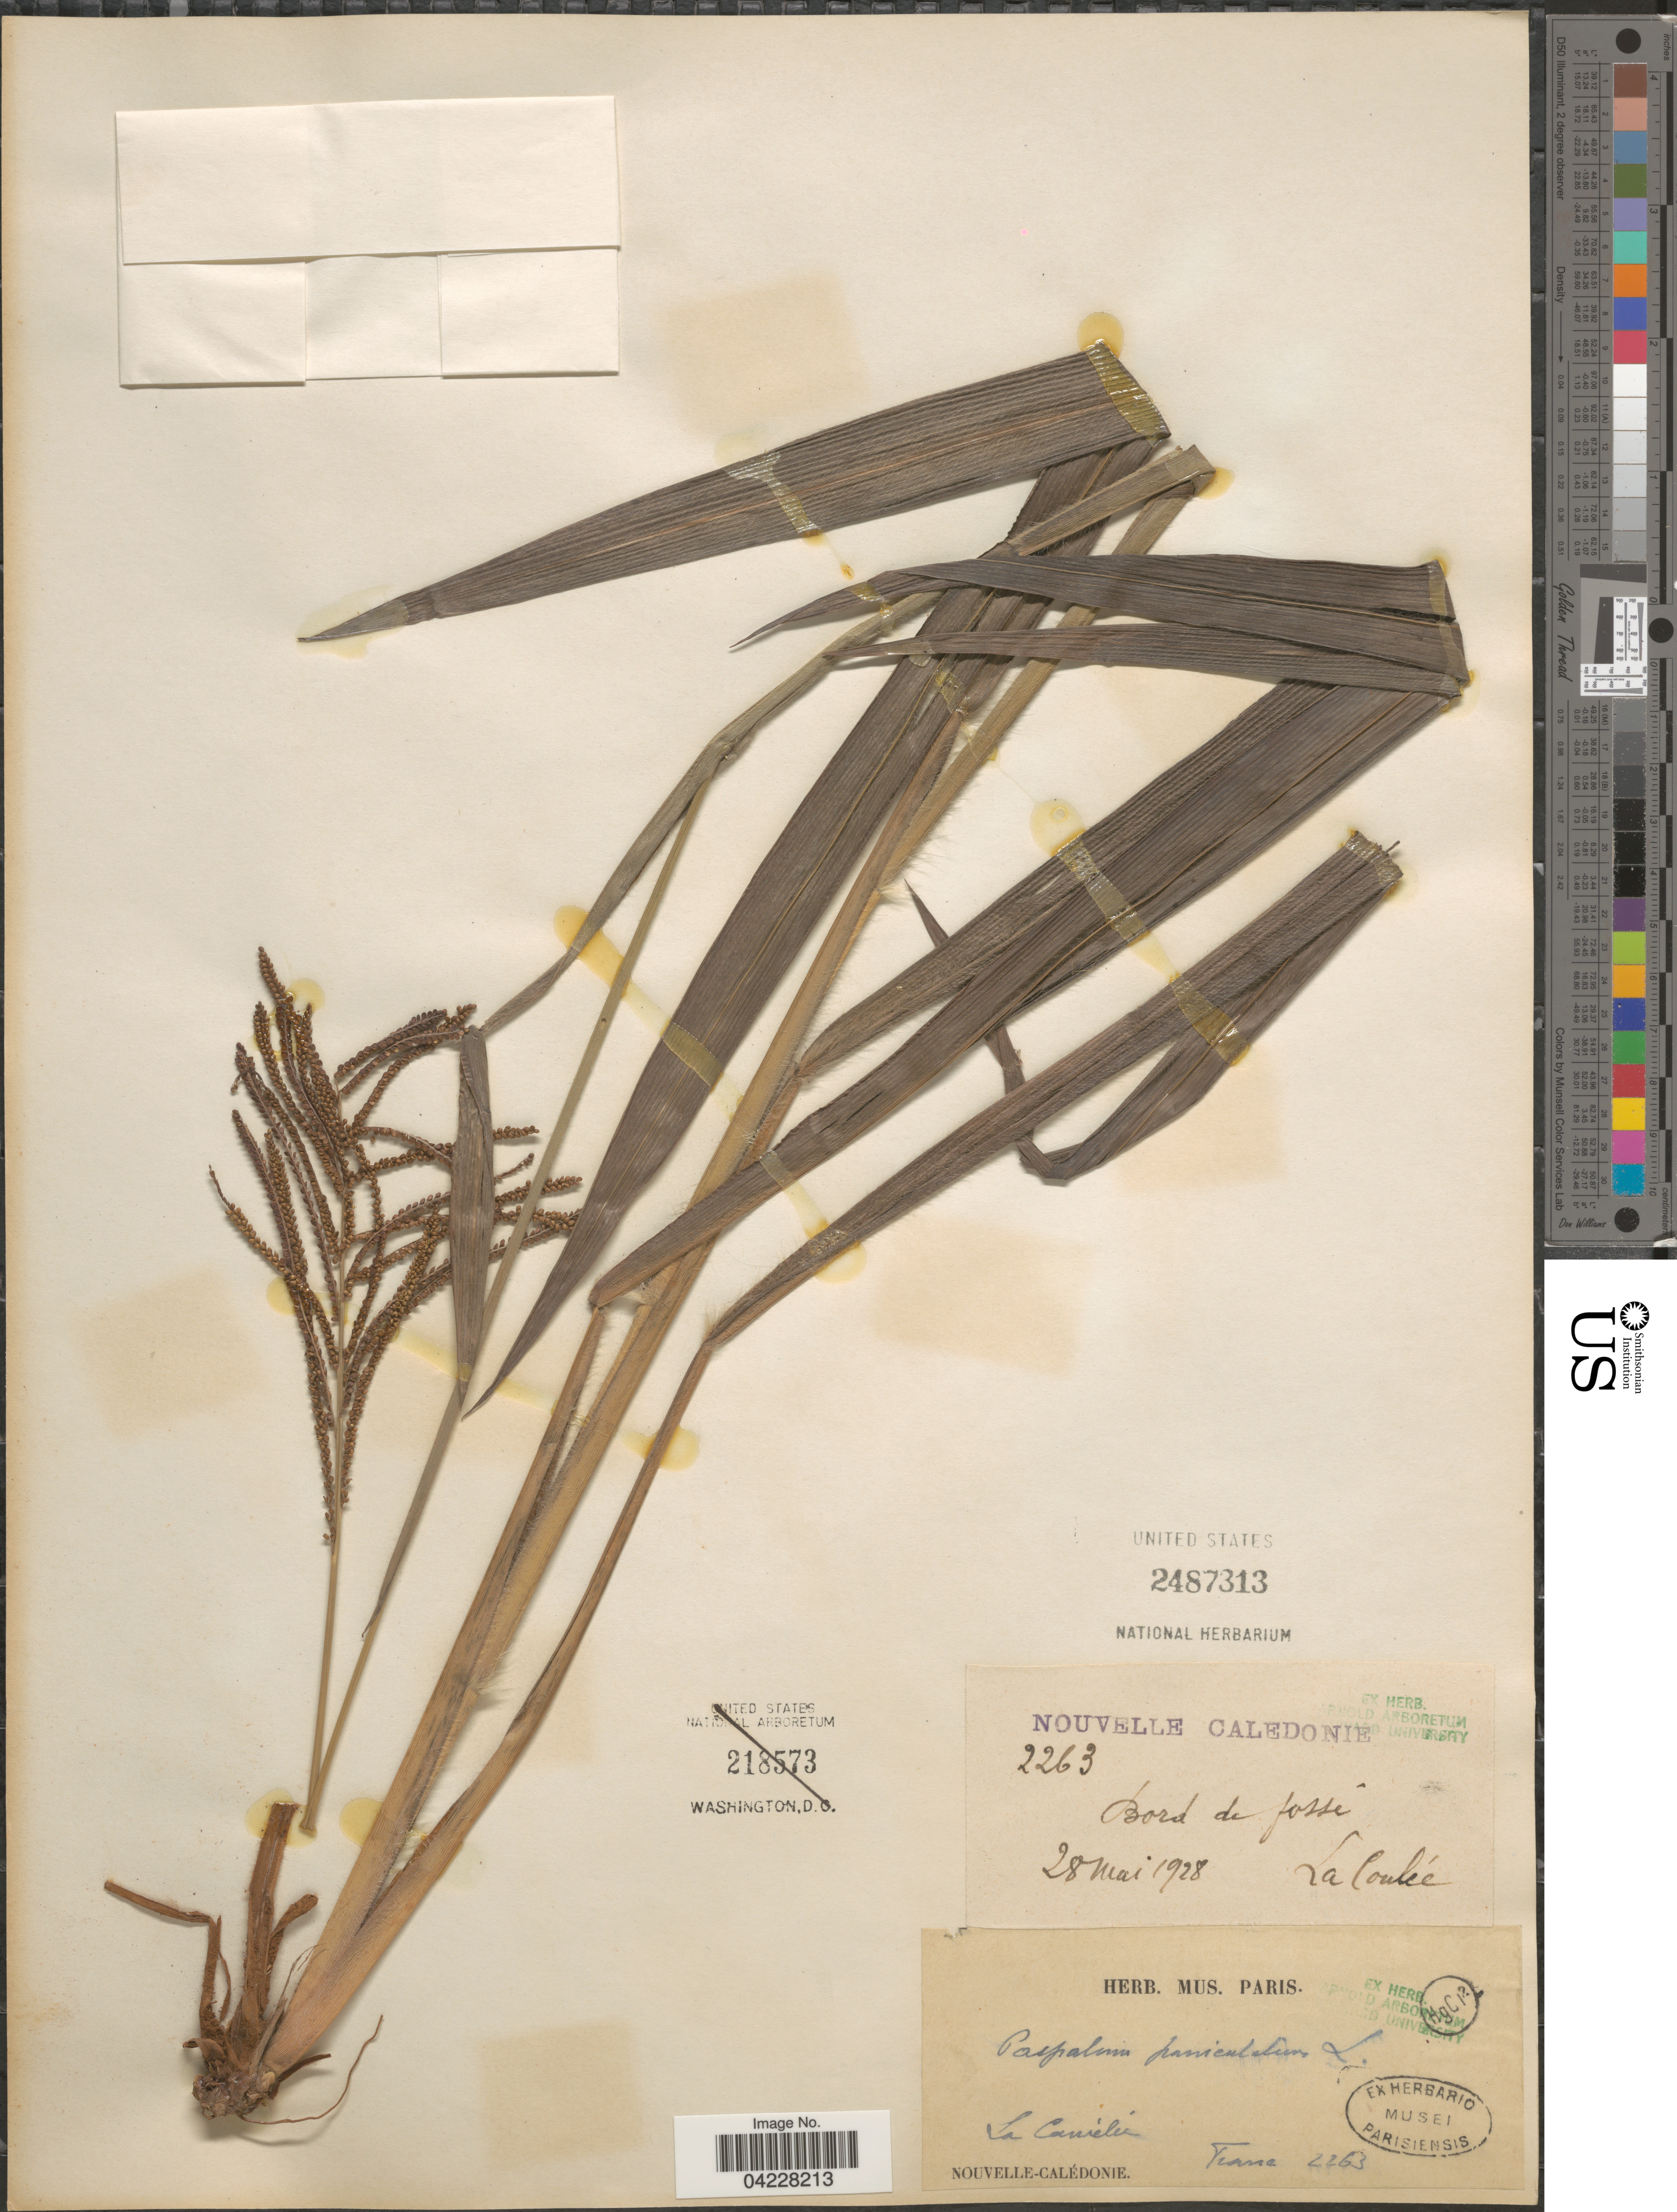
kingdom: Plantae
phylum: Tracheophyta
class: Liliopsida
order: Poales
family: Poaceae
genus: Paspalum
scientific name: Paspalum paniculatum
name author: L.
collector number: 2263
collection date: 1928-05-28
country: New Caledonia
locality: Nouvelle Caledonie. Bord du fossé. La Coulée.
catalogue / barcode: US 2487313